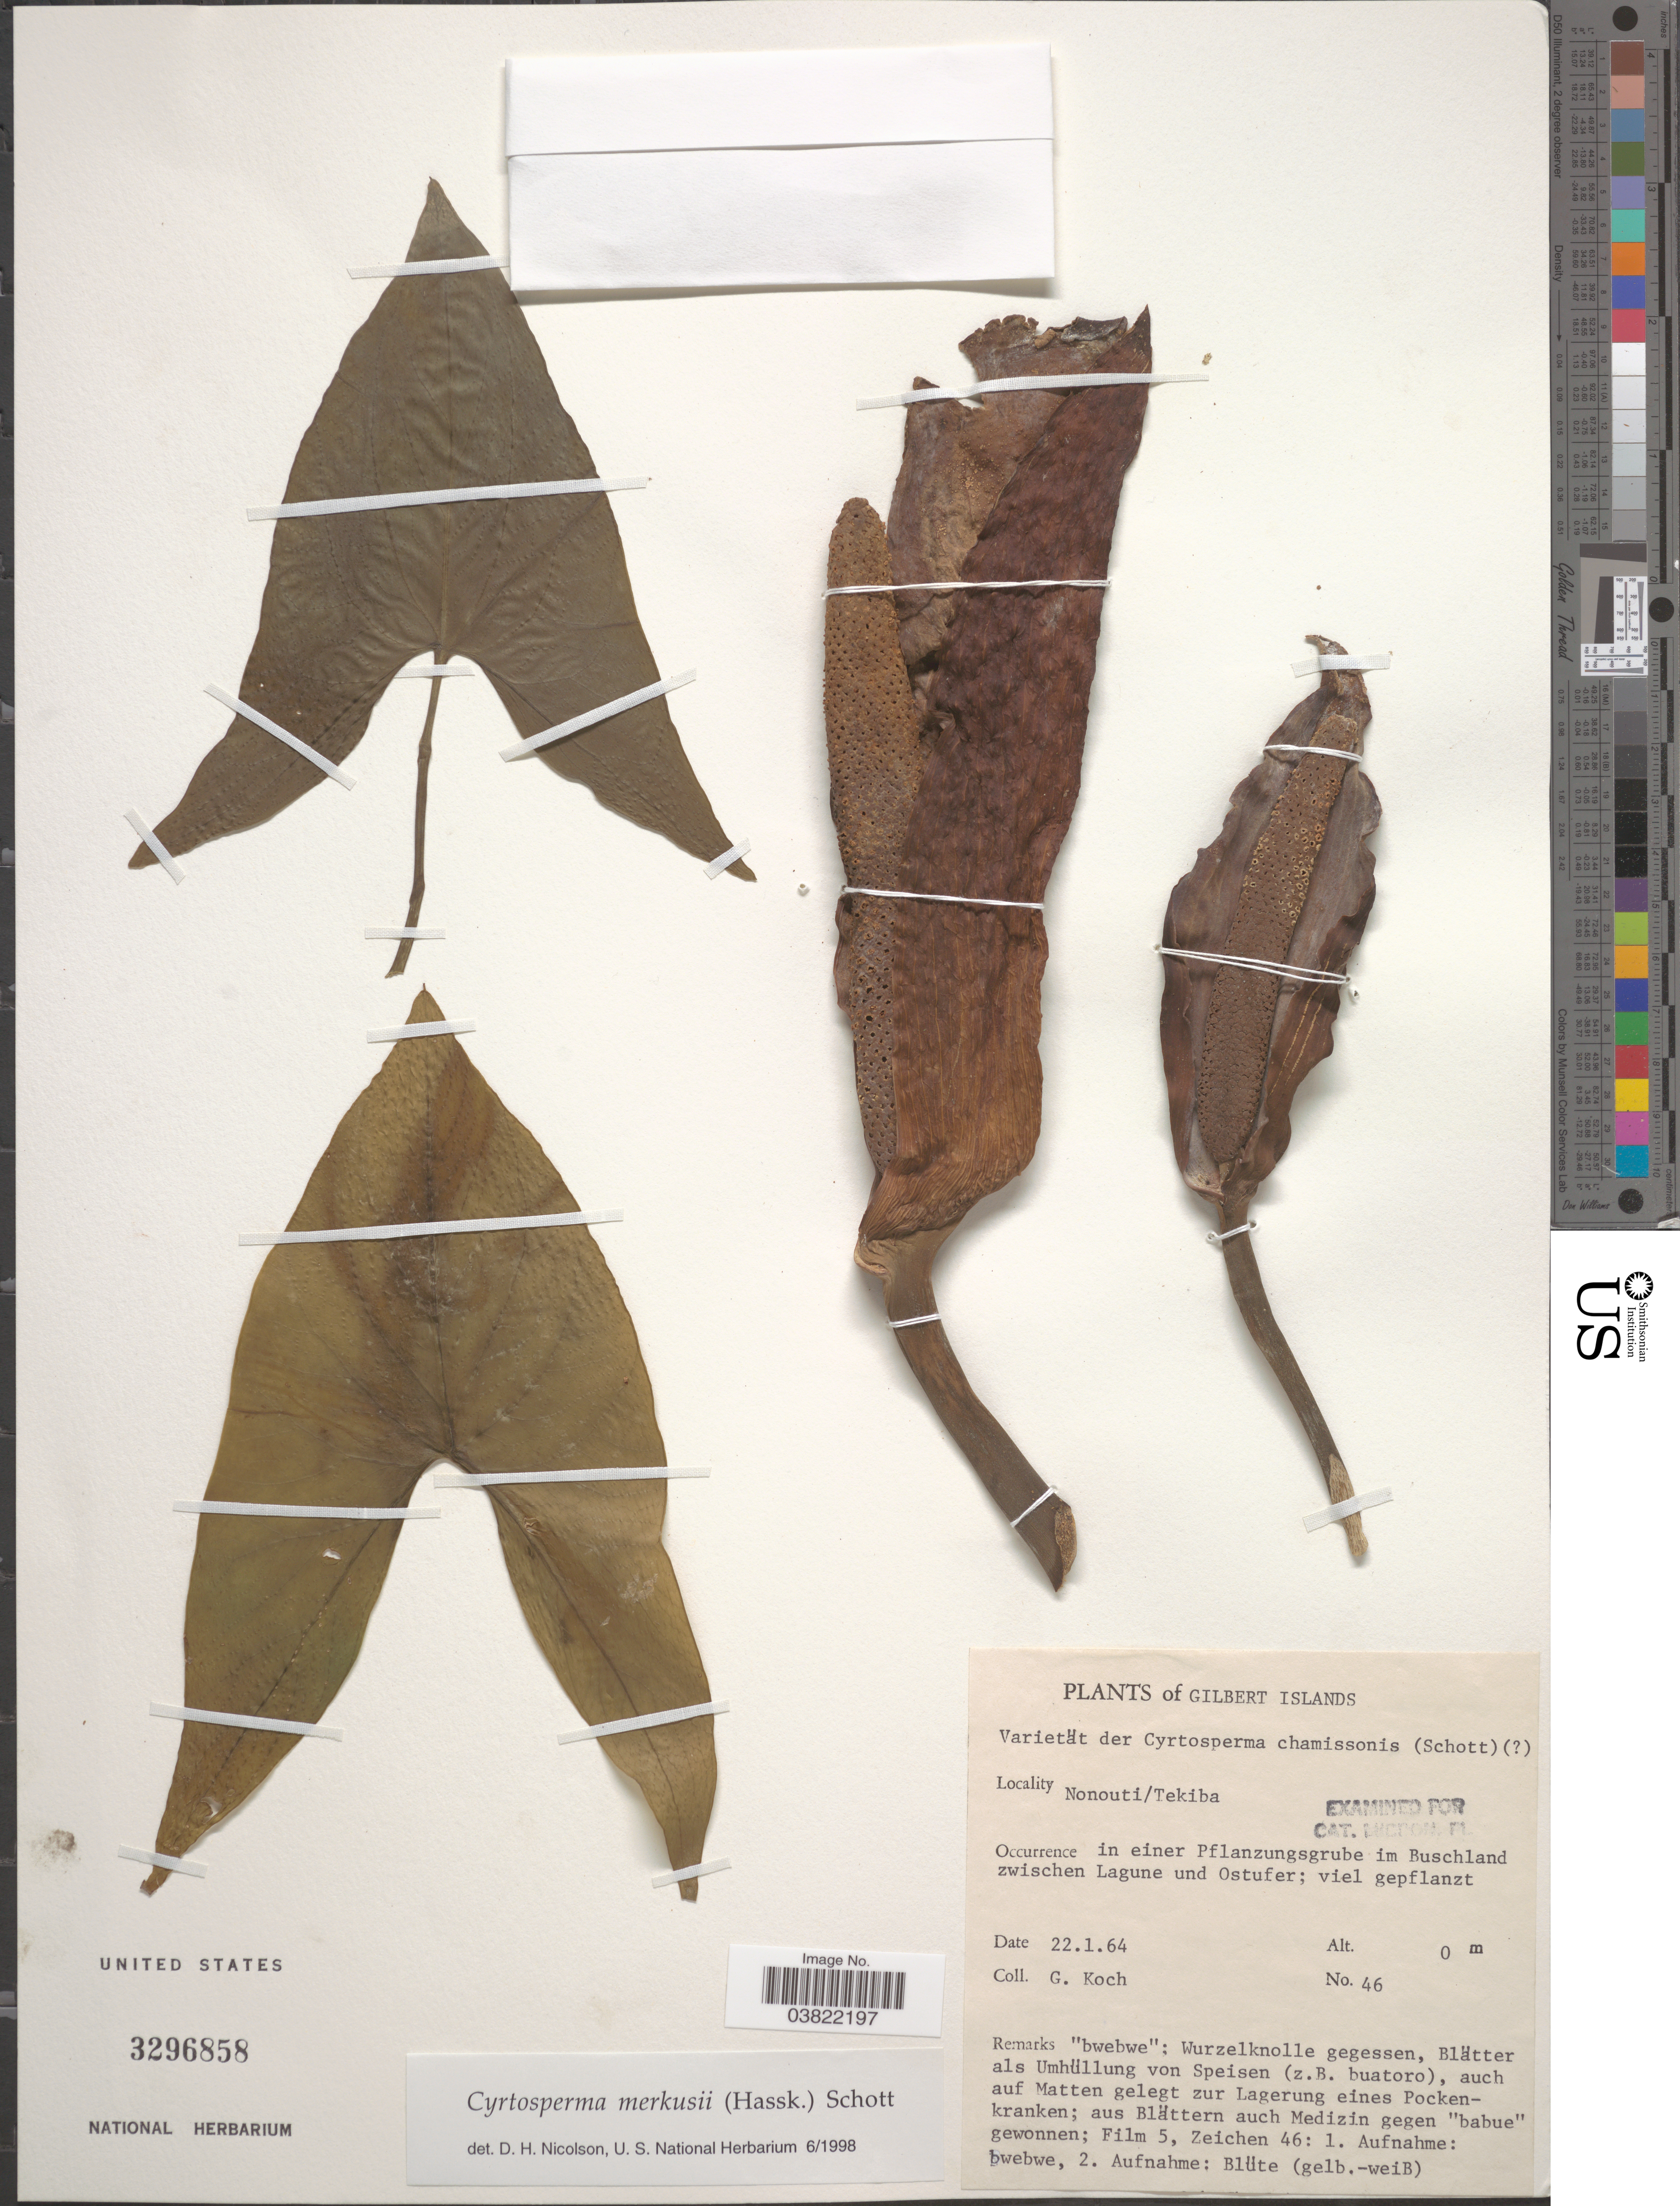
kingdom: Plantae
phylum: Tracheophyta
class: Liliopsida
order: Alismatales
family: Araceae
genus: Cyrtosperma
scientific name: Cyrtosperma merkusii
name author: (Hassk.) Schott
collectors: G. Koch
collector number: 46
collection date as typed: Transcribed d/m/y: 22/1/64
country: Kiribati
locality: Gilbert Islands. Nonouti/Tekiba. In einer Pflanzungsgrube im Buschland zwischen Lagune und Ostufer; viel gepflanzt.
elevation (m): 0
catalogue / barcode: US 3296858